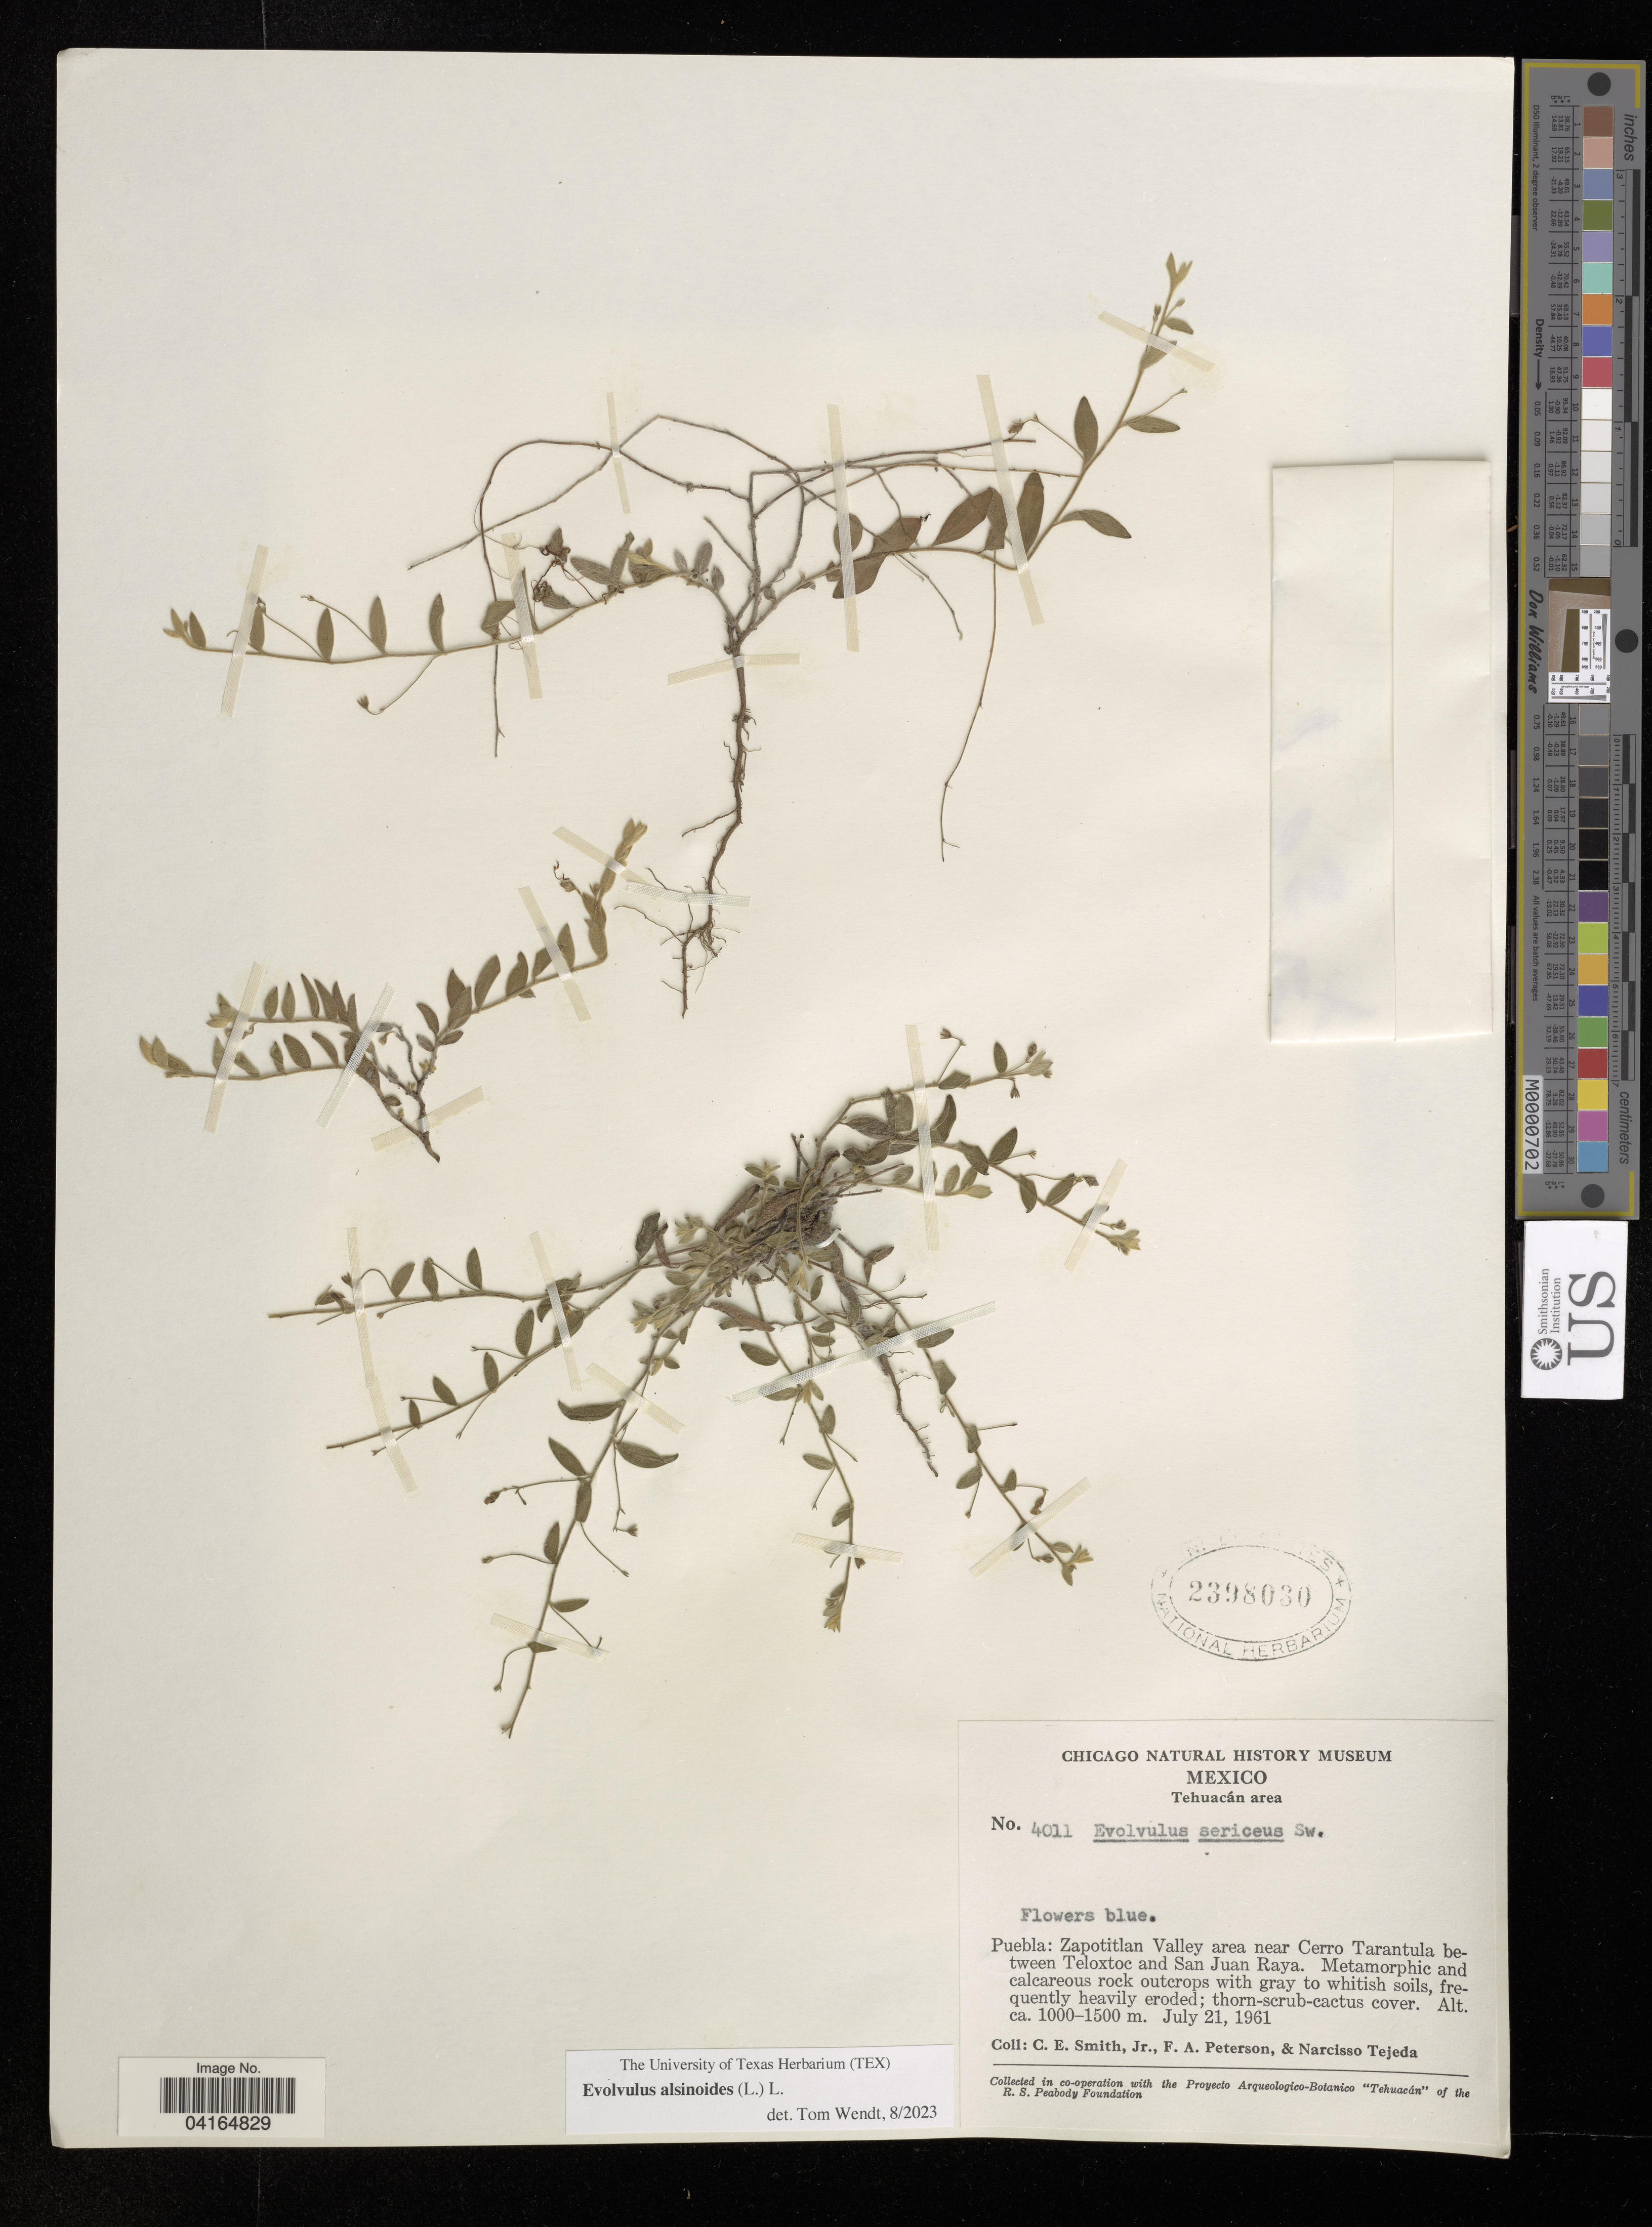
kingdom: Plantae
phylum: Tracheophyta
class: Magnoliopsida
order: Solanales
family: Convolvulaceae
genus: Evolvulus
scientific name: Evolvulus alsinoides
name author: (L.) L.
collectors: J. Smith, F. A. Peterson & N. Tejeda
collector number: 4011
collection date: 1961-07-21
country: Mexico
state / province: Puebla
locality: Tehuacán area. Zapotitlan Valley area near Cerro Tarantula between Teloxtoc and San Juan Raya.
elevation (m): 1000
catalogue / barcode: US 2398030